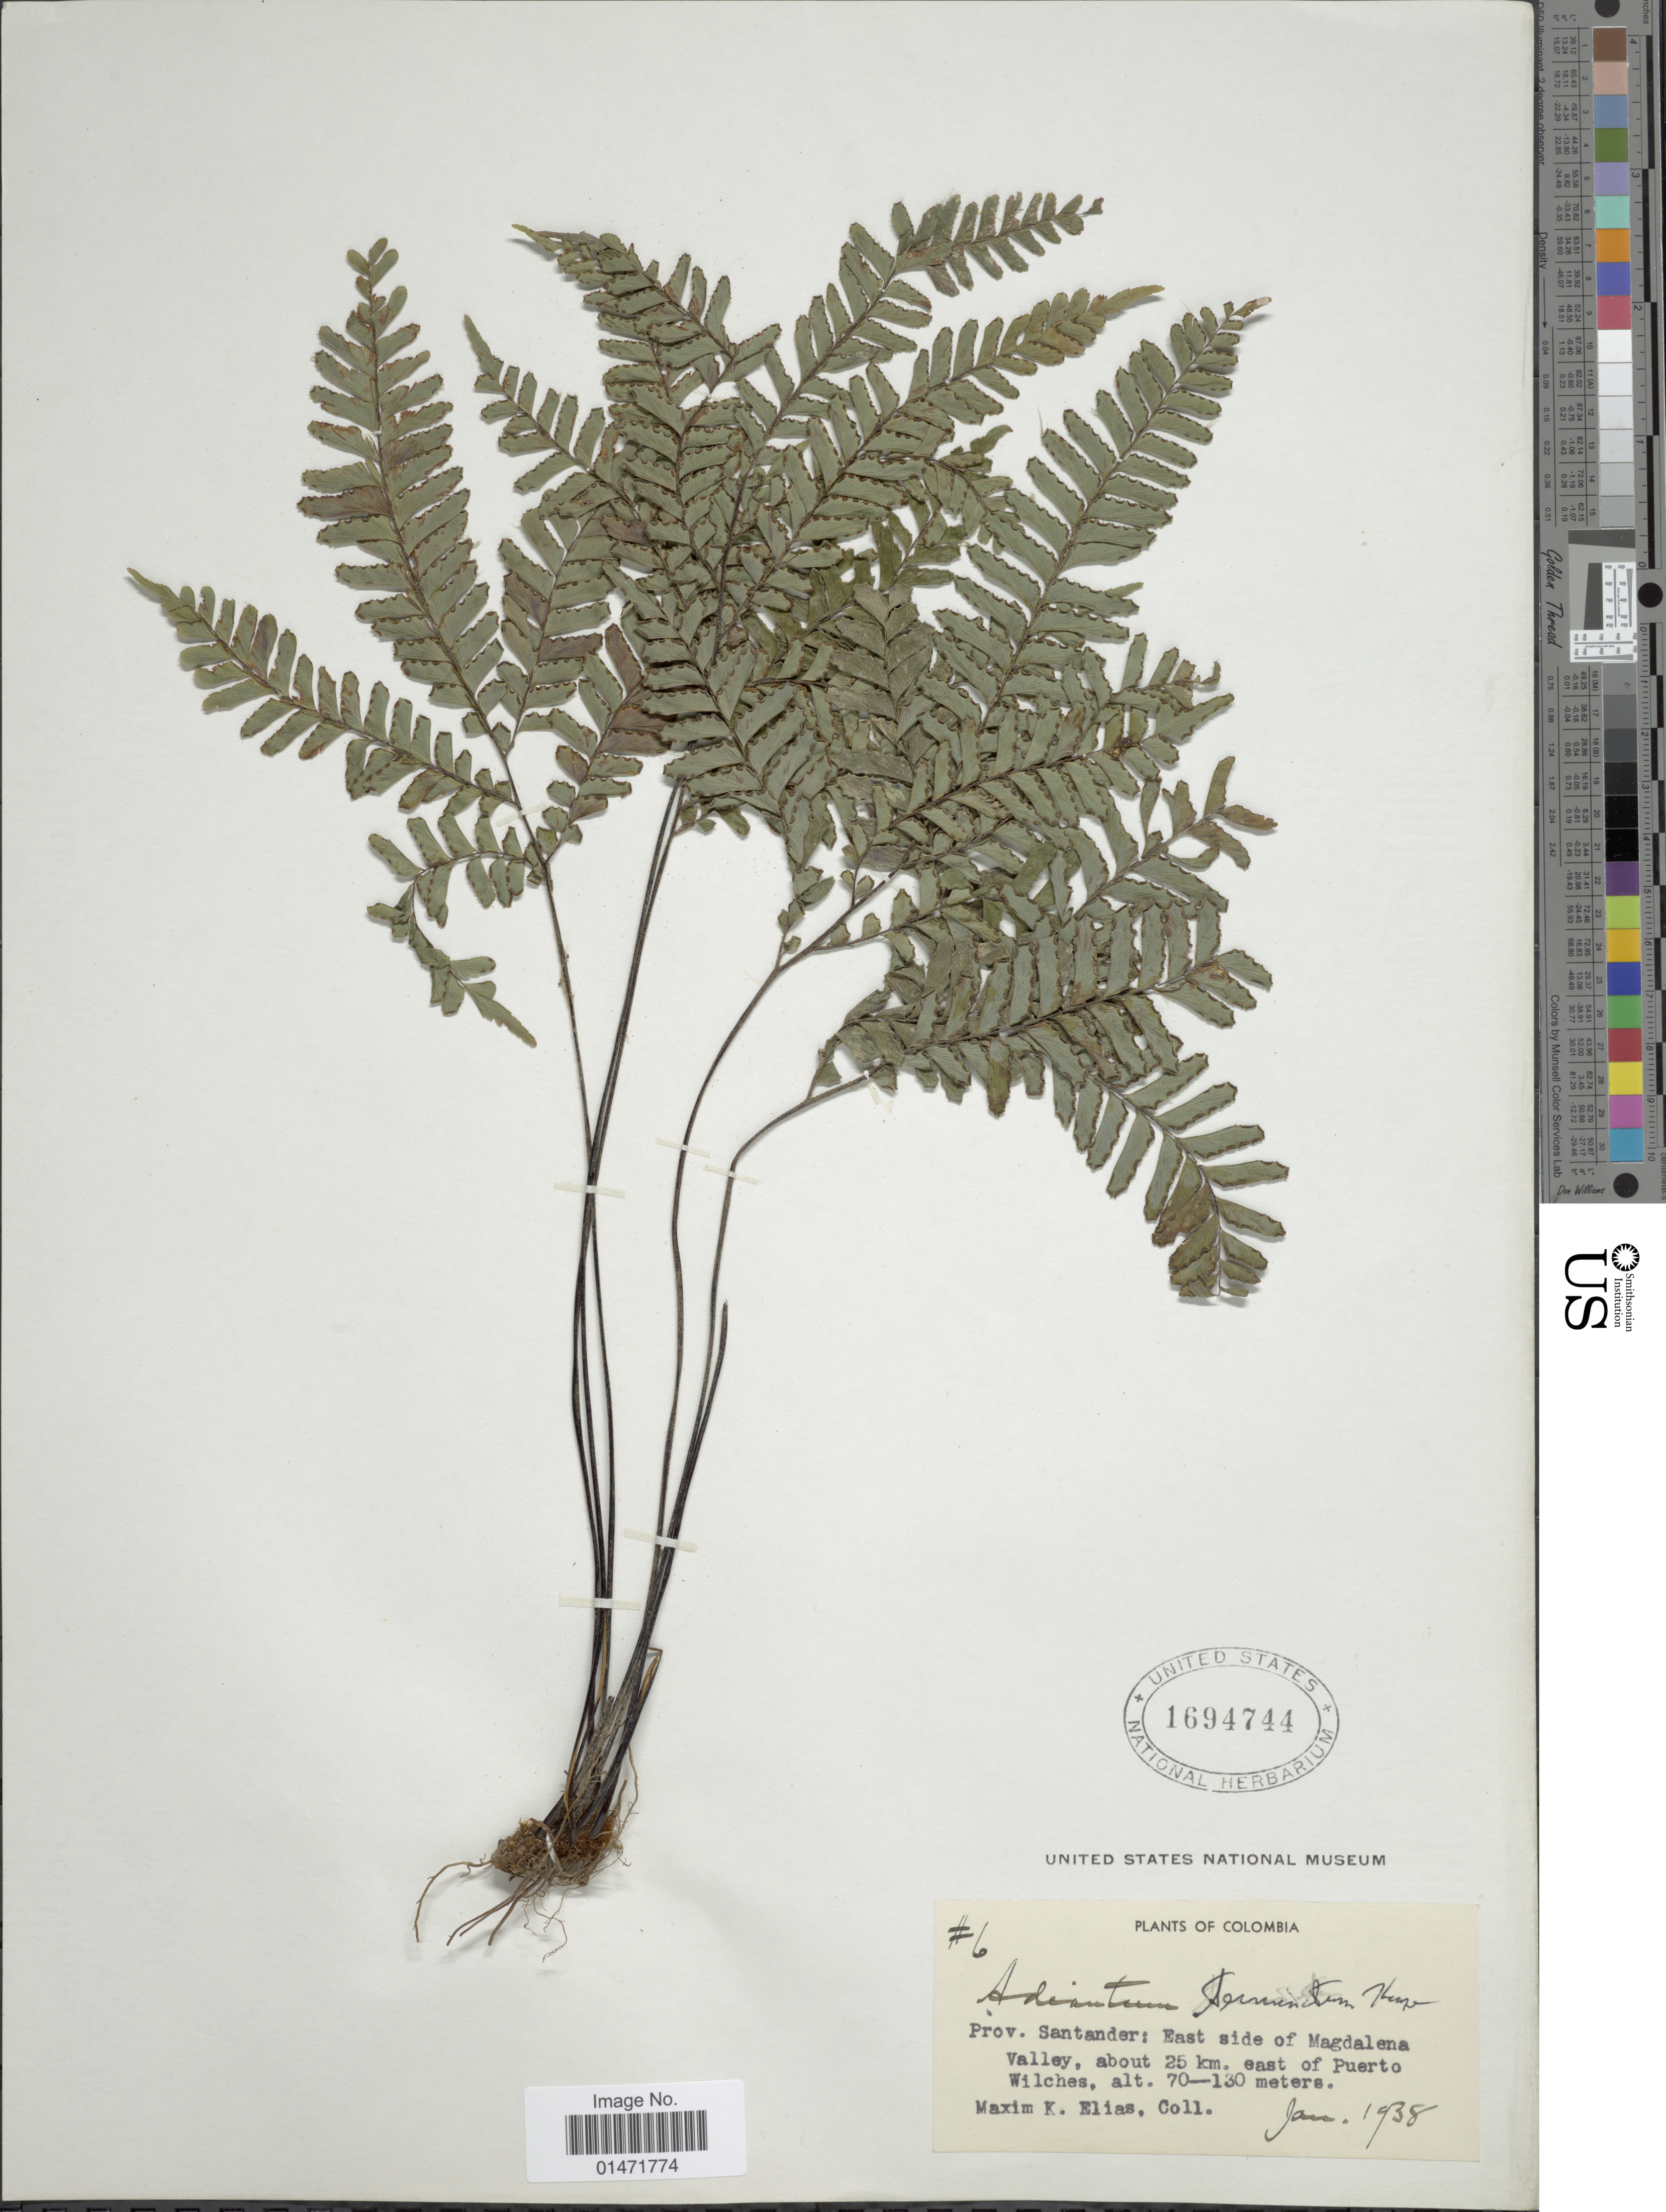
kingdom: Plantae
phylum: Tracheophyta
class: Polypodiopsida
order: Polypodiales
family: Pteridaceae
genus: Adiantum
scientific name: Adiantum terminatum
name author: Kunze ex Miq.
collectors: M. Elias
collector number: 6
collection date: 1938-01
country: Colombia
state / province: Santander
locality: East side of Magdalena Valley, about 25 km. east of Puerto Wilches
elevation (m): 70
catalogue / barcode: US 1694744